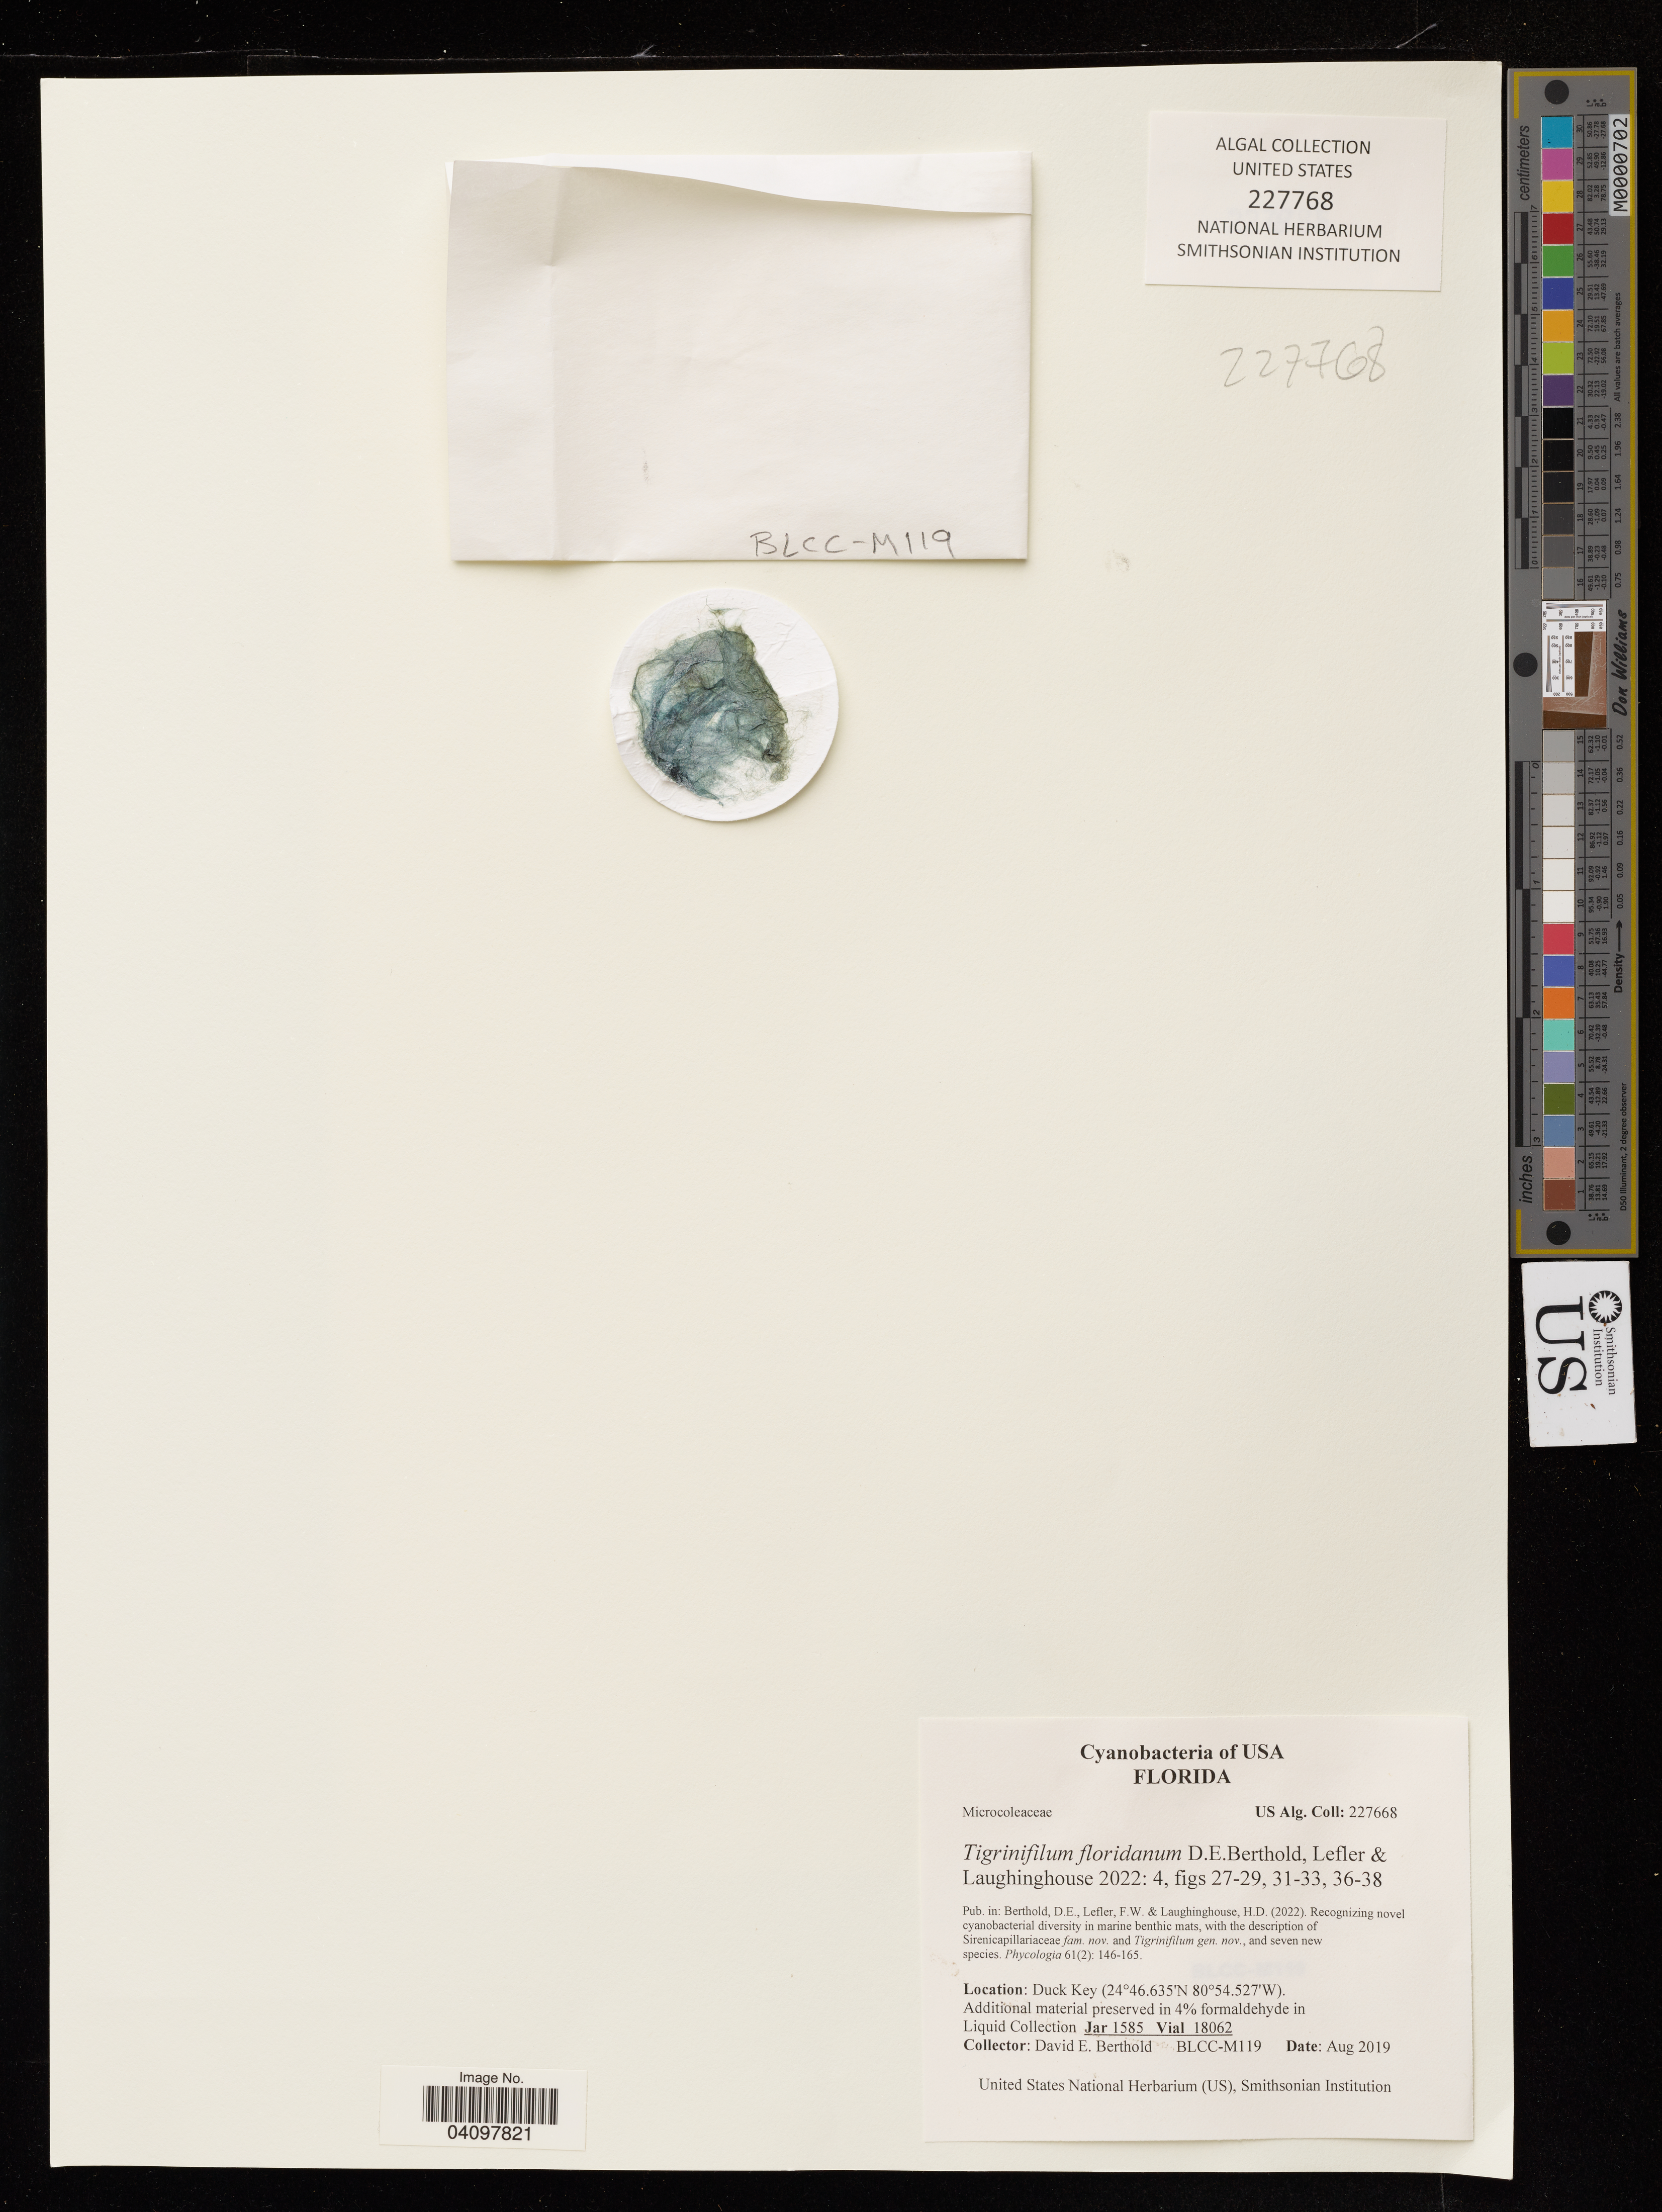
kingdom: Bacteria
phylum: Cyanobacteria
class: Cyanobacteriia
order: Cyanobacteriales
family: Microcoleaceae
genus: Tigrinifilum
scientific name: Tigrinifilum floridanum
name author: D.E. Berthold et al.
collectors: D. Berthold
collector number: BLCC-M119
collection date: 2019-08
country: United States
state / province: Florida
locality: Duck Key.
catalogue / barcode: US 227768